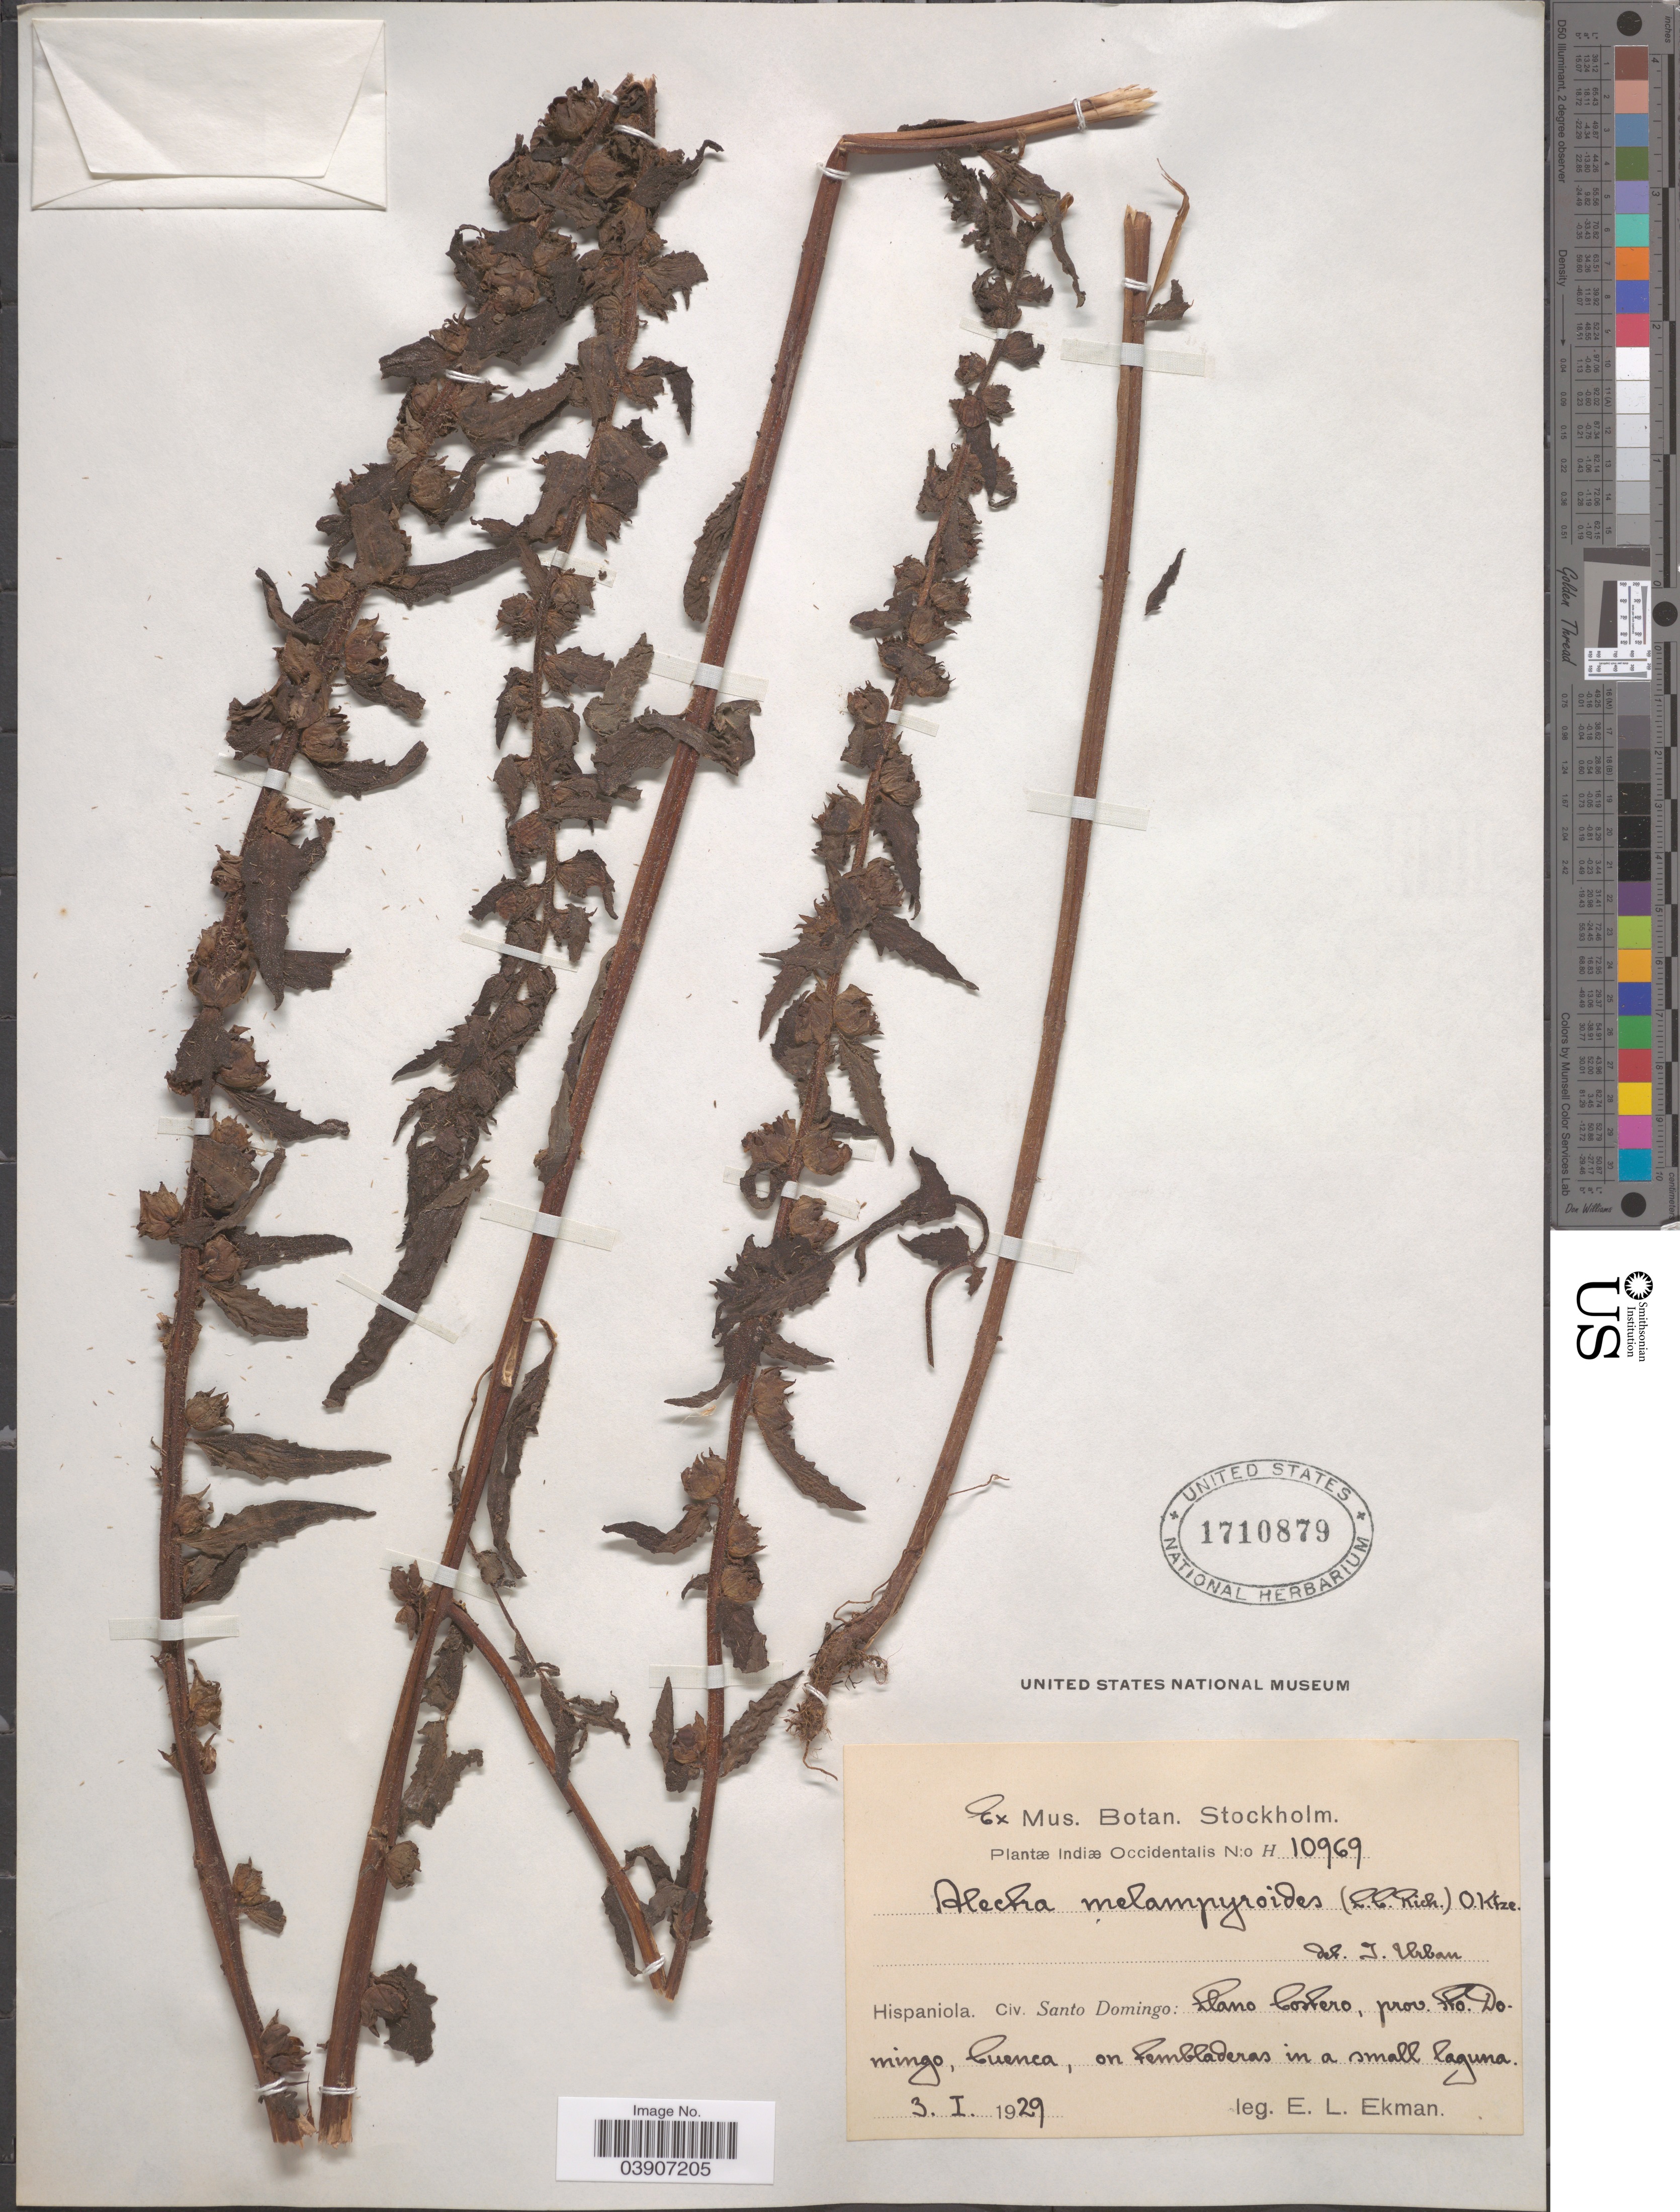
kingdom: Plantae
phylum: Tracheophyta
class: Magnoliopsida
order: Lamiales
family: Orobanchaceae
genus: Alectra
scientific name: Alectra aspera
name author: (Cham. & Schltdl.) L.O. Williams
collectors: E. L. Ekman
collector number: H 10969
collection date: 1929-01-03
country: Dominican Republic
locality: Indiæ Occidentalis. Hispaniola. Civ. Santo Domingo: Llano Costero, prov. Sto. Domingo, Cuenca.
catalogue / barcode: US 1710879